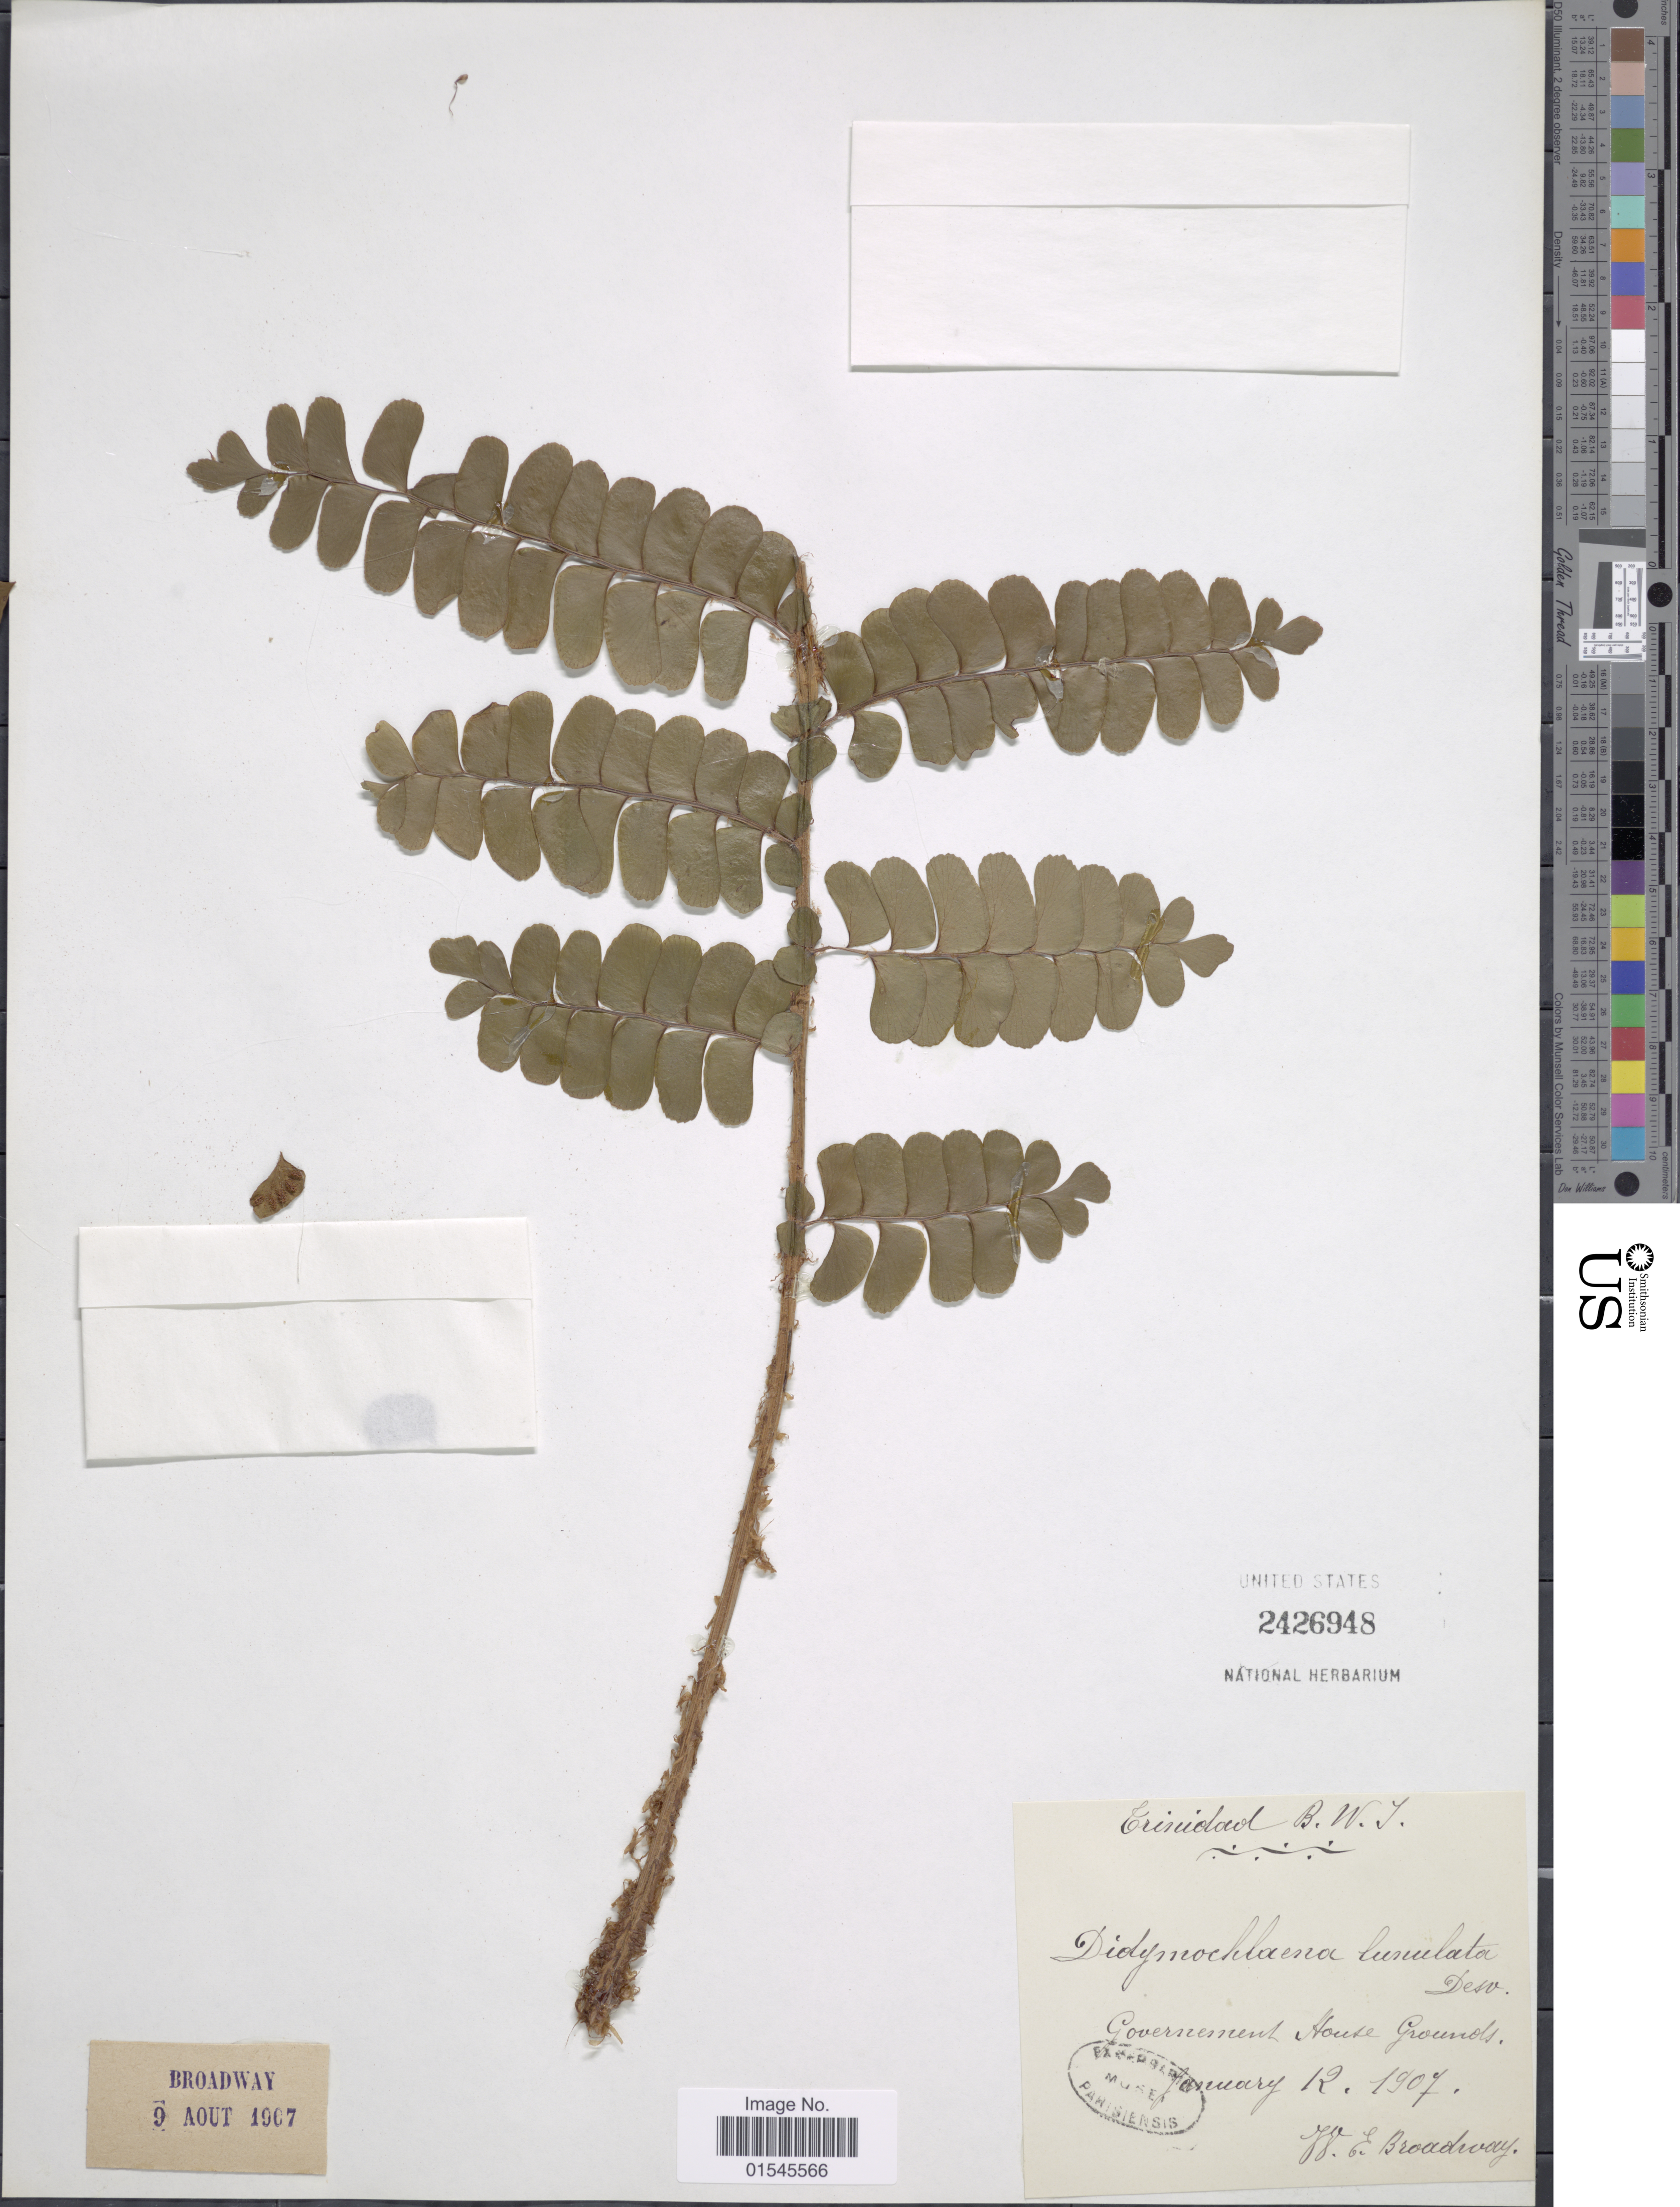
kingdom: Plantae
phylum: Tracheophyta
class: Polypodiopsida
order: Polypodiales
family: Didymochlaenaceae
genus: Didymochlaena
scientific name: Didymochlaena truncatula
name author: (Sw.) J. Sm.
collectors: W. E. Broadway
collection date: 1907-01-12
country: Trinidad and Tobago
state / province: Trinidad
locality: Government House Gardens.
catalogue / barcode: US 2426948